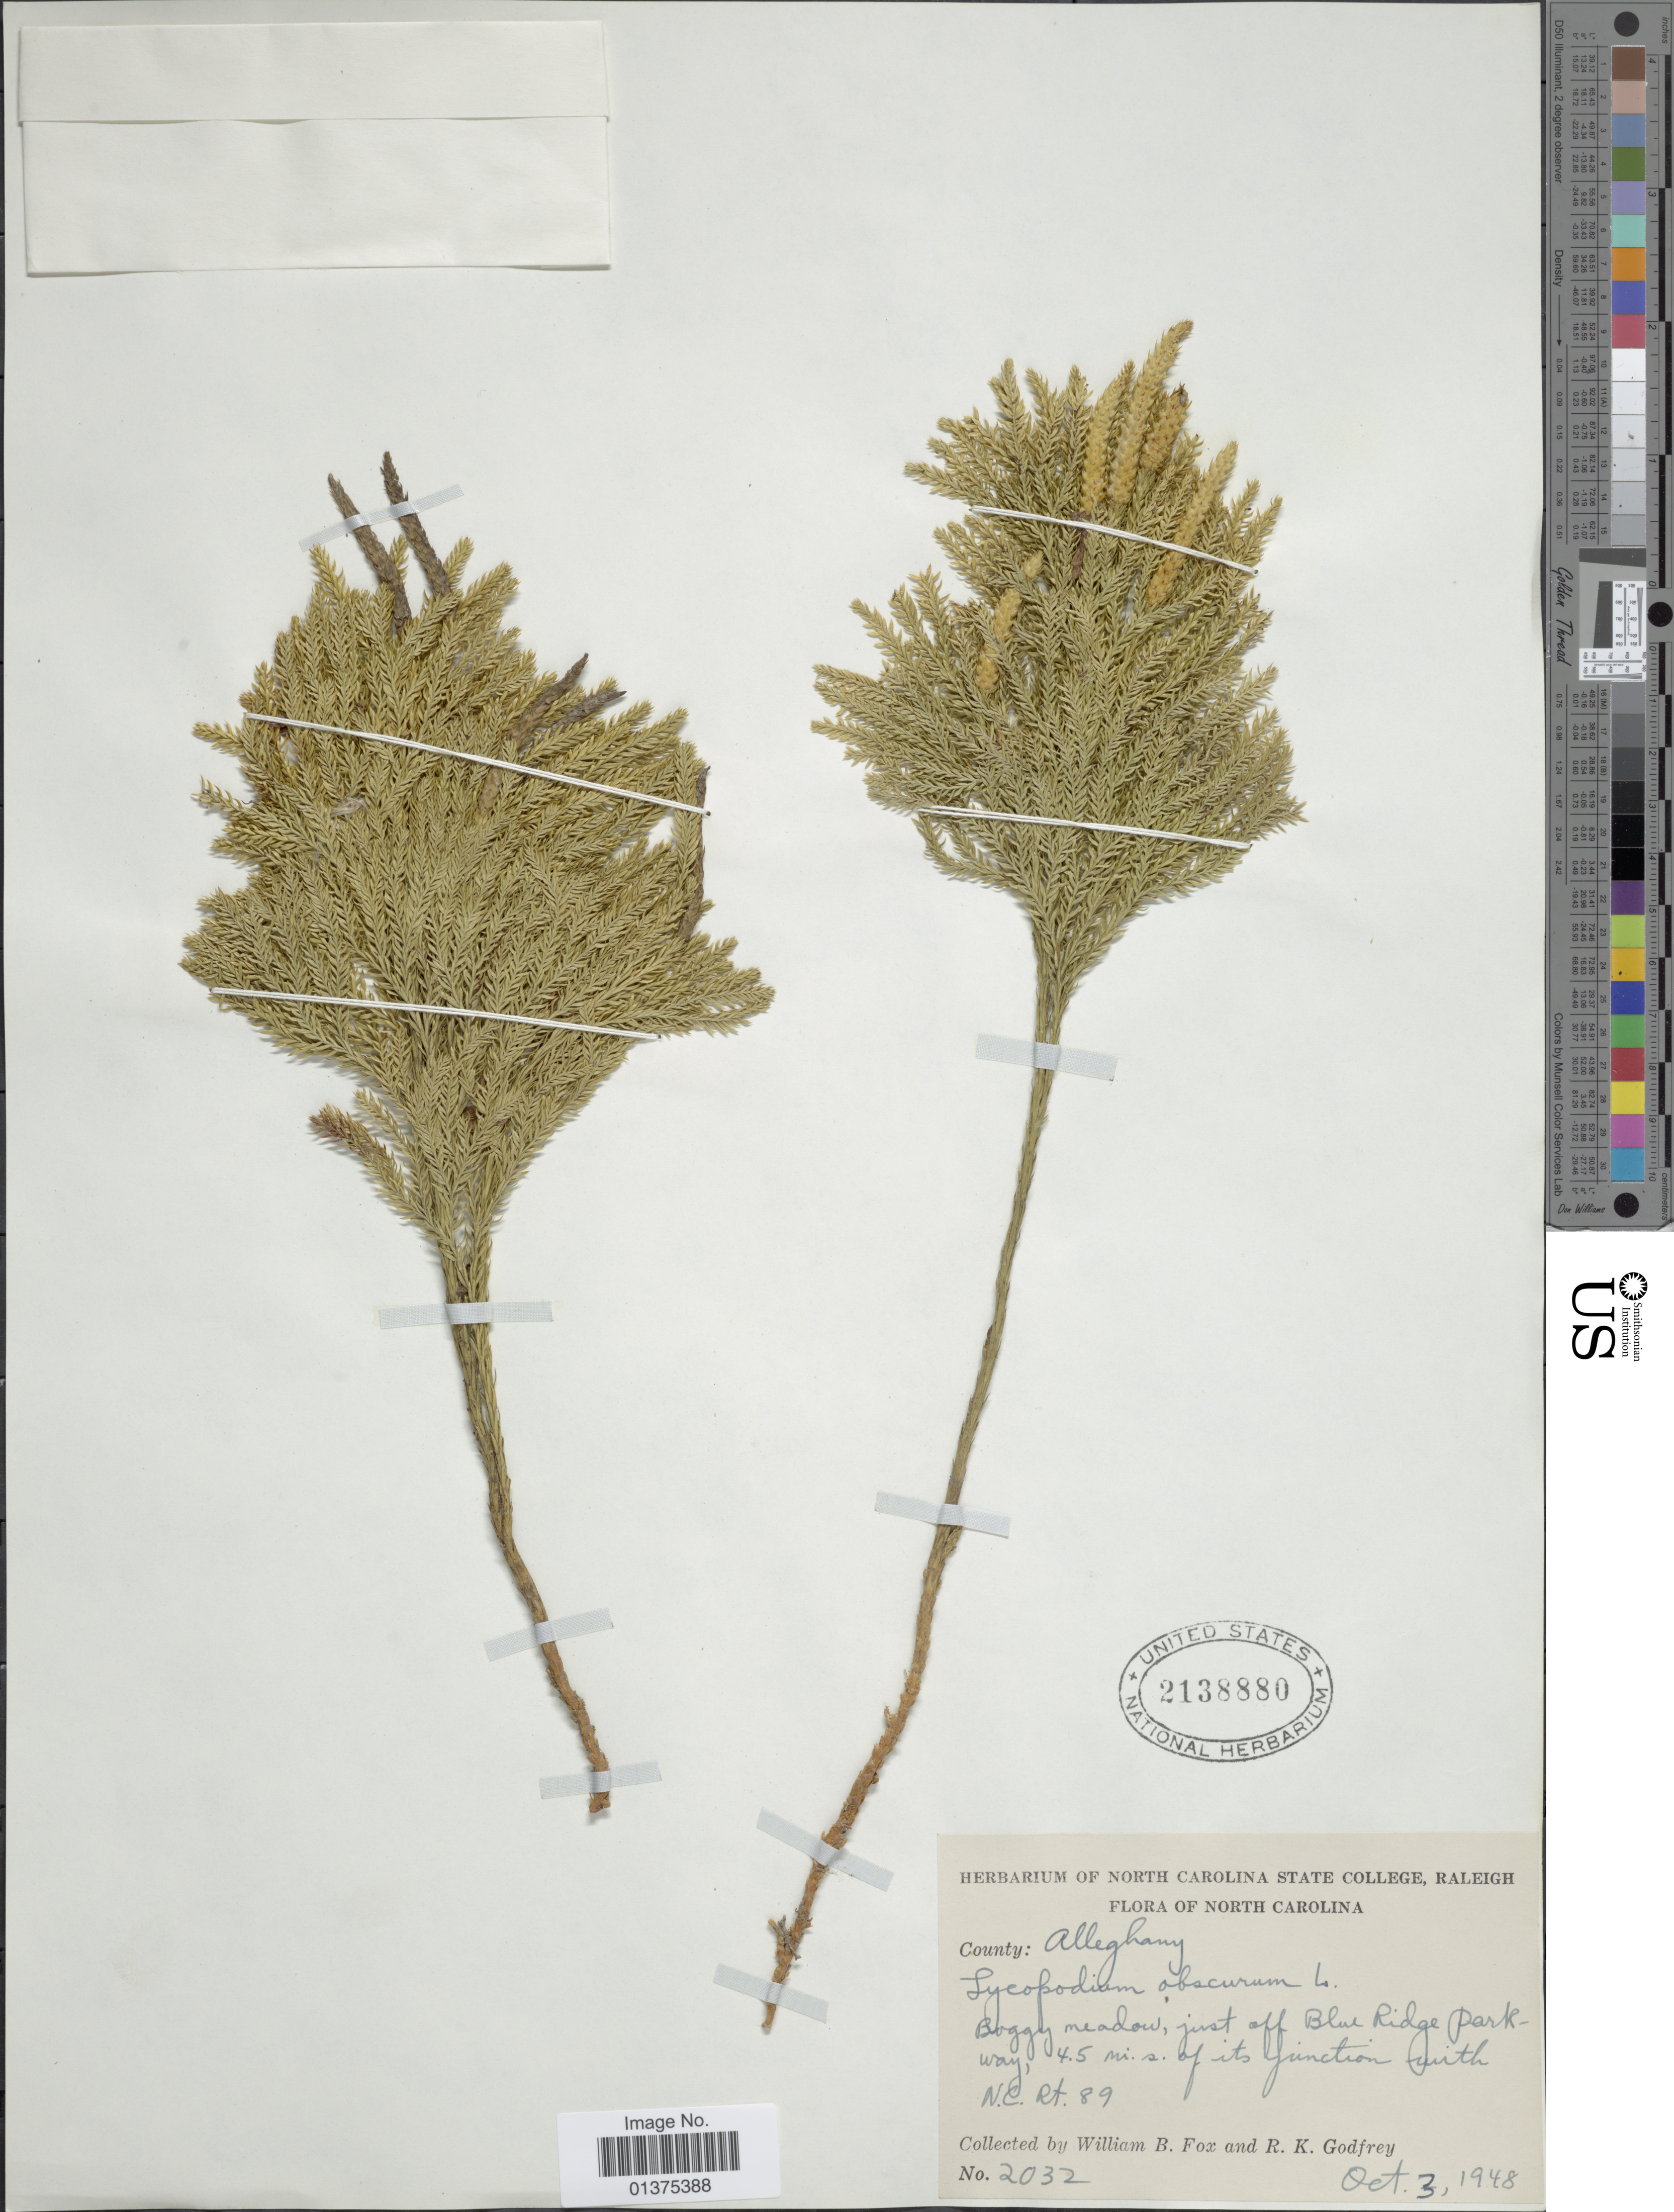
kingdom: Plantae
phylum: Tracheophyta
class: Lycopodiopsida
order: Lycopodiales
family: Lycopodiaceae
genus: Dendrolycopodium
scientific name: Dendrolycopodium hickeyi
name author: (W.H. Wagner et al.) A. Haines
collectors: W. B. Fox & R. K. Godfrey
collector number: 2032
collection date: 1948-10-03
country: United States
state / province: North Carolina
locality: Boggy meadow, just off Blue Ridge Parkway, 4.5 mi.s. of its junction with N.C. Rt 89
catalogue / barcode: US 2138880